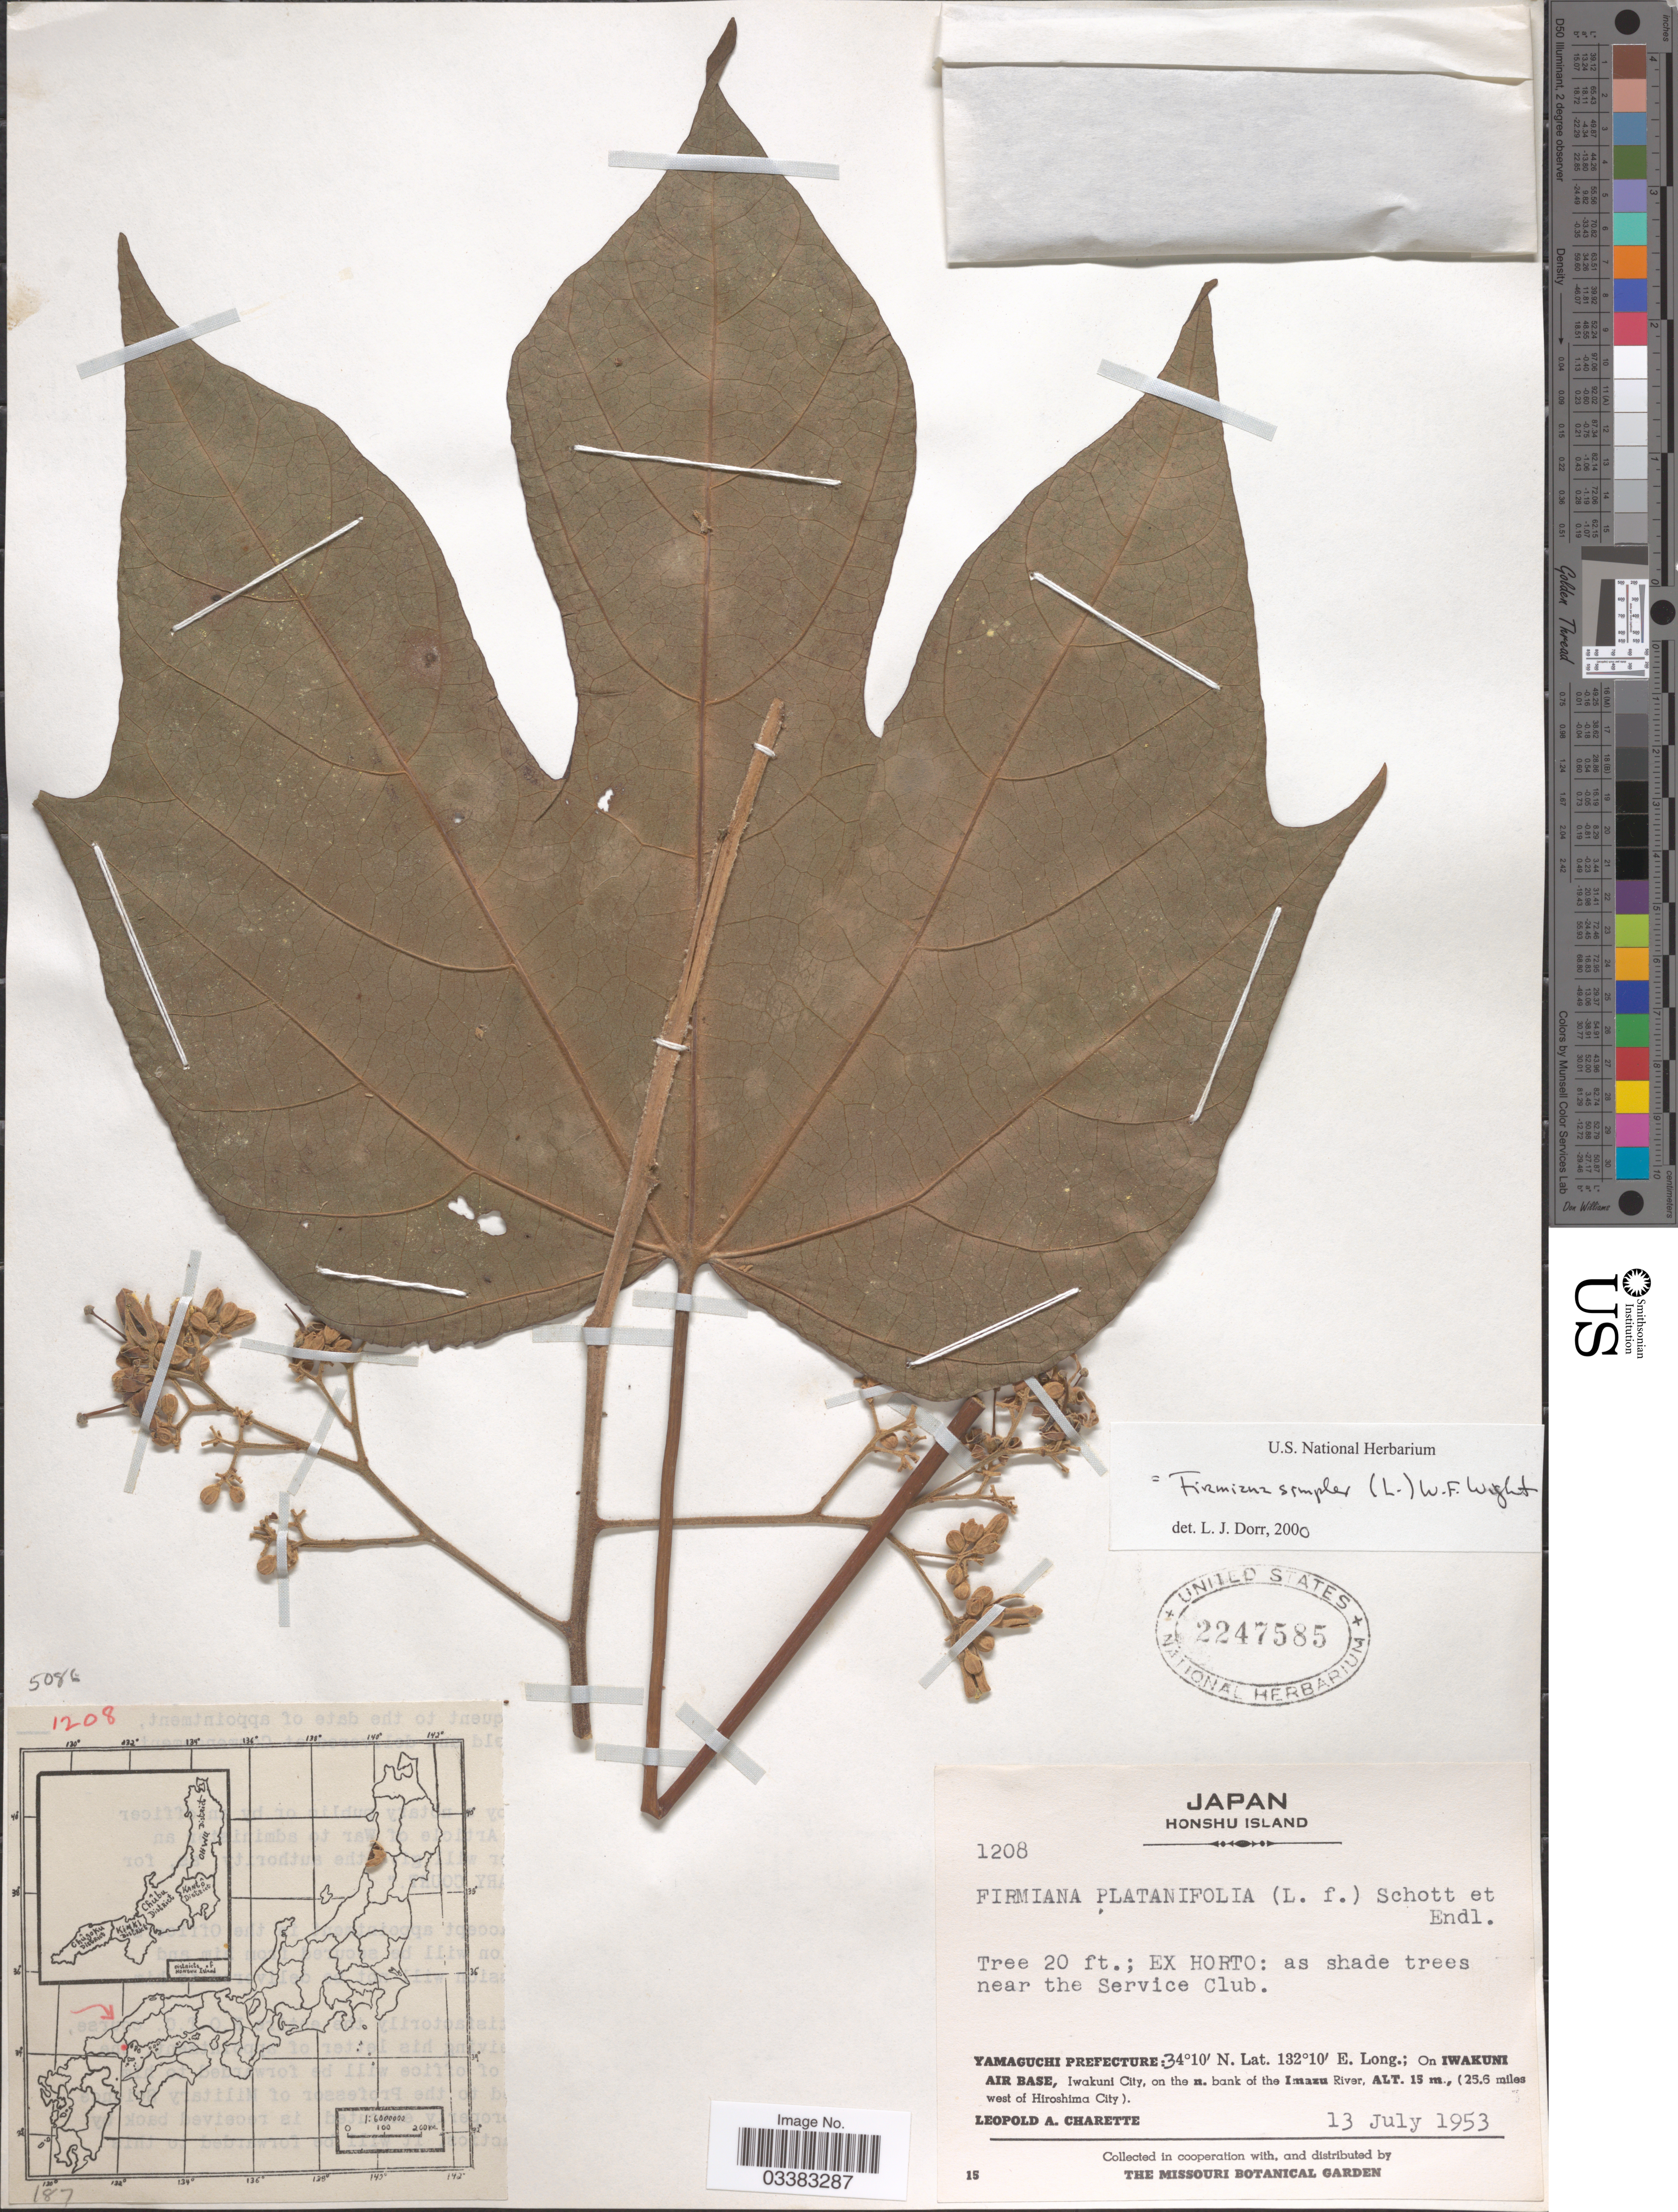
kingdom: Plantae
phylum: Tracheophyta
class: Magnoliopsida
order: Malvales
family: Malvaceae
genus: Firmiana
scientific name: Firmiana simplex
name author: (L.) W. Wight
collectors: L. A. Charette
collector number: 1208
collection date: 1953-07-13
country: Japan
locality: Honshu Island. Near the Service Club. Yamaguchi Prefecture: On Iwakuni Air Base, Iwakuni City, on the n. bank of the Imazu River. (25.6 miles west of Hiroshima City).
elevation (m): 15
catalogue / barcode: US 2247585